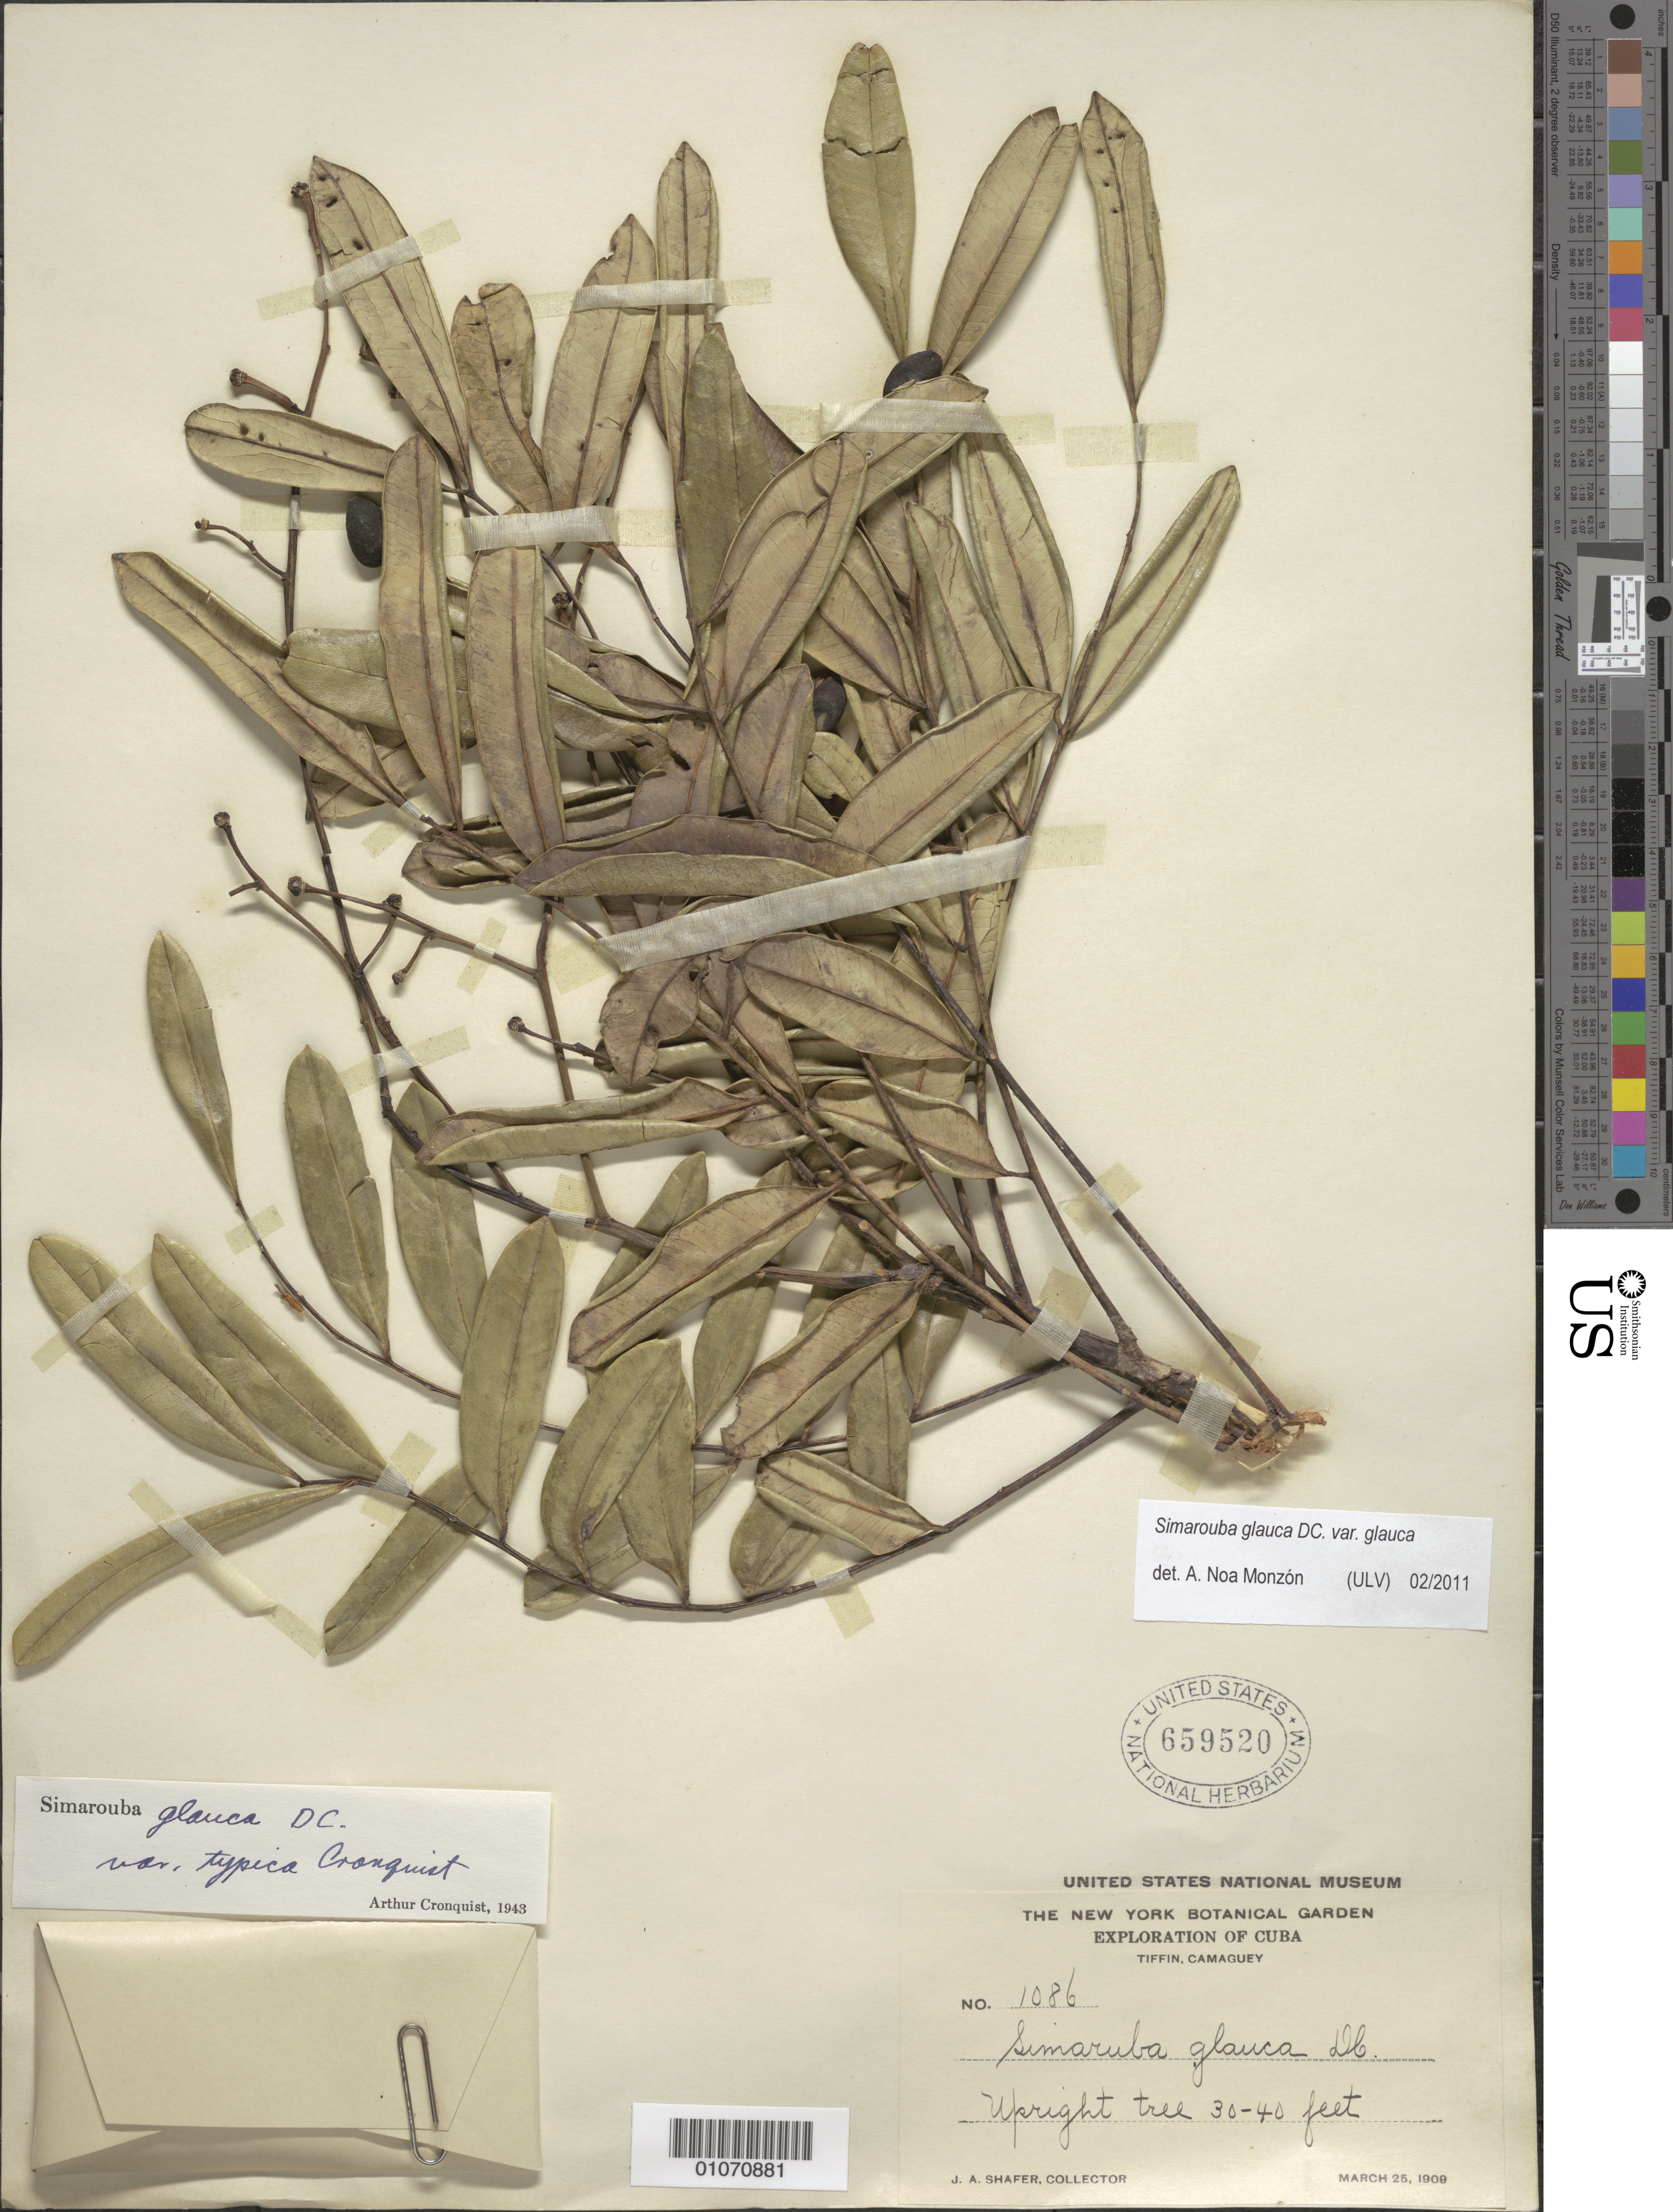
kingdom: Plantae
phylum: Tracheophyta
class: Magnoliopsida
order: Sapindales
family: Simaroubaceae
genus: Simarouba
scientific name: Simarouba glauca var. glauca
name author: DC.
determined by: Noa Monzón, A.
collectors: J. A. Shafer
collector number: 1086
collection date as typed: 25 Mar 1909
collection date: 1909-03-25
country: Cuba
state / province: Camagüey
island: Cuba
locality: Tiffin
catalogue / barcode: US 659520